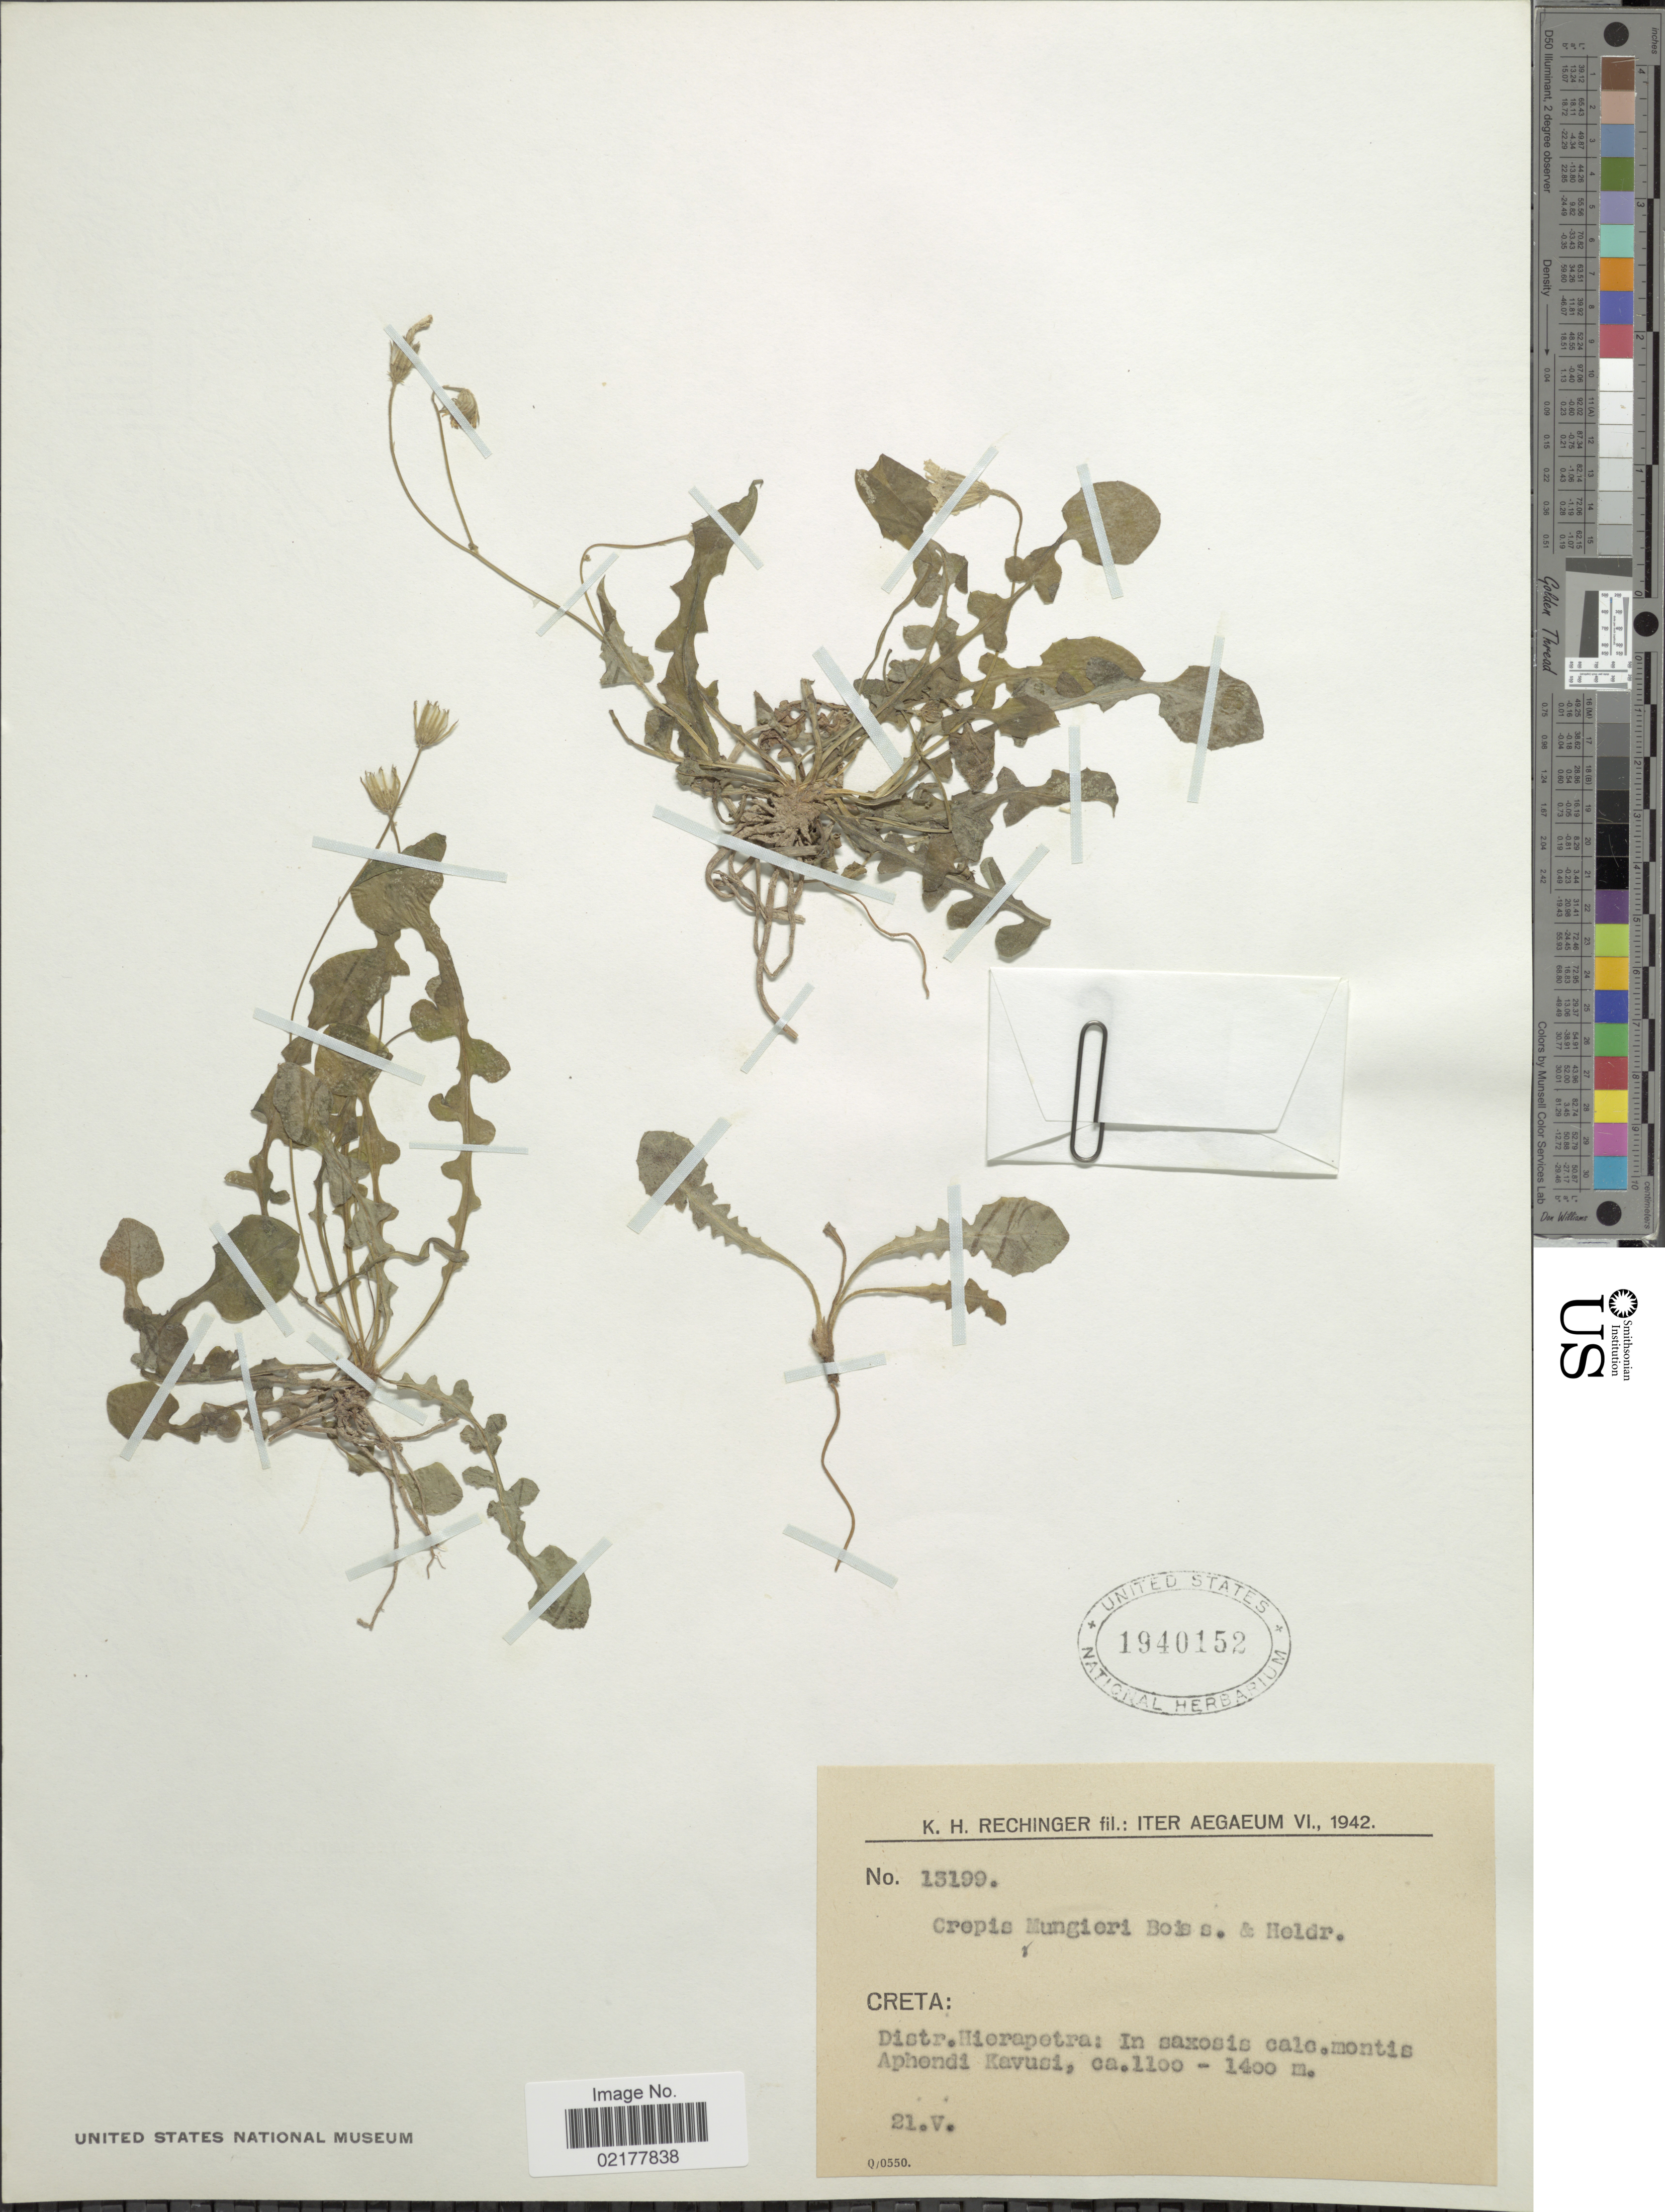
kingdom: Plantae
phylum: Tracheophyta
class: Magnoliopsida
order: Asterales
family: Asteraceae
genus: Crepis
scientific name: Crepis fraasii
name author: Sch. Bip.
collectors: K. H. Rechinger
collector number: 13199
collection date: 1942-05-21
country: Greece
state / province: Crete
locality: Aegaeum. Creta: Distr. Hierapetra: montis Aphendi Kavusi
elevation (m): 1100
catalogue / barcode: US 1940152